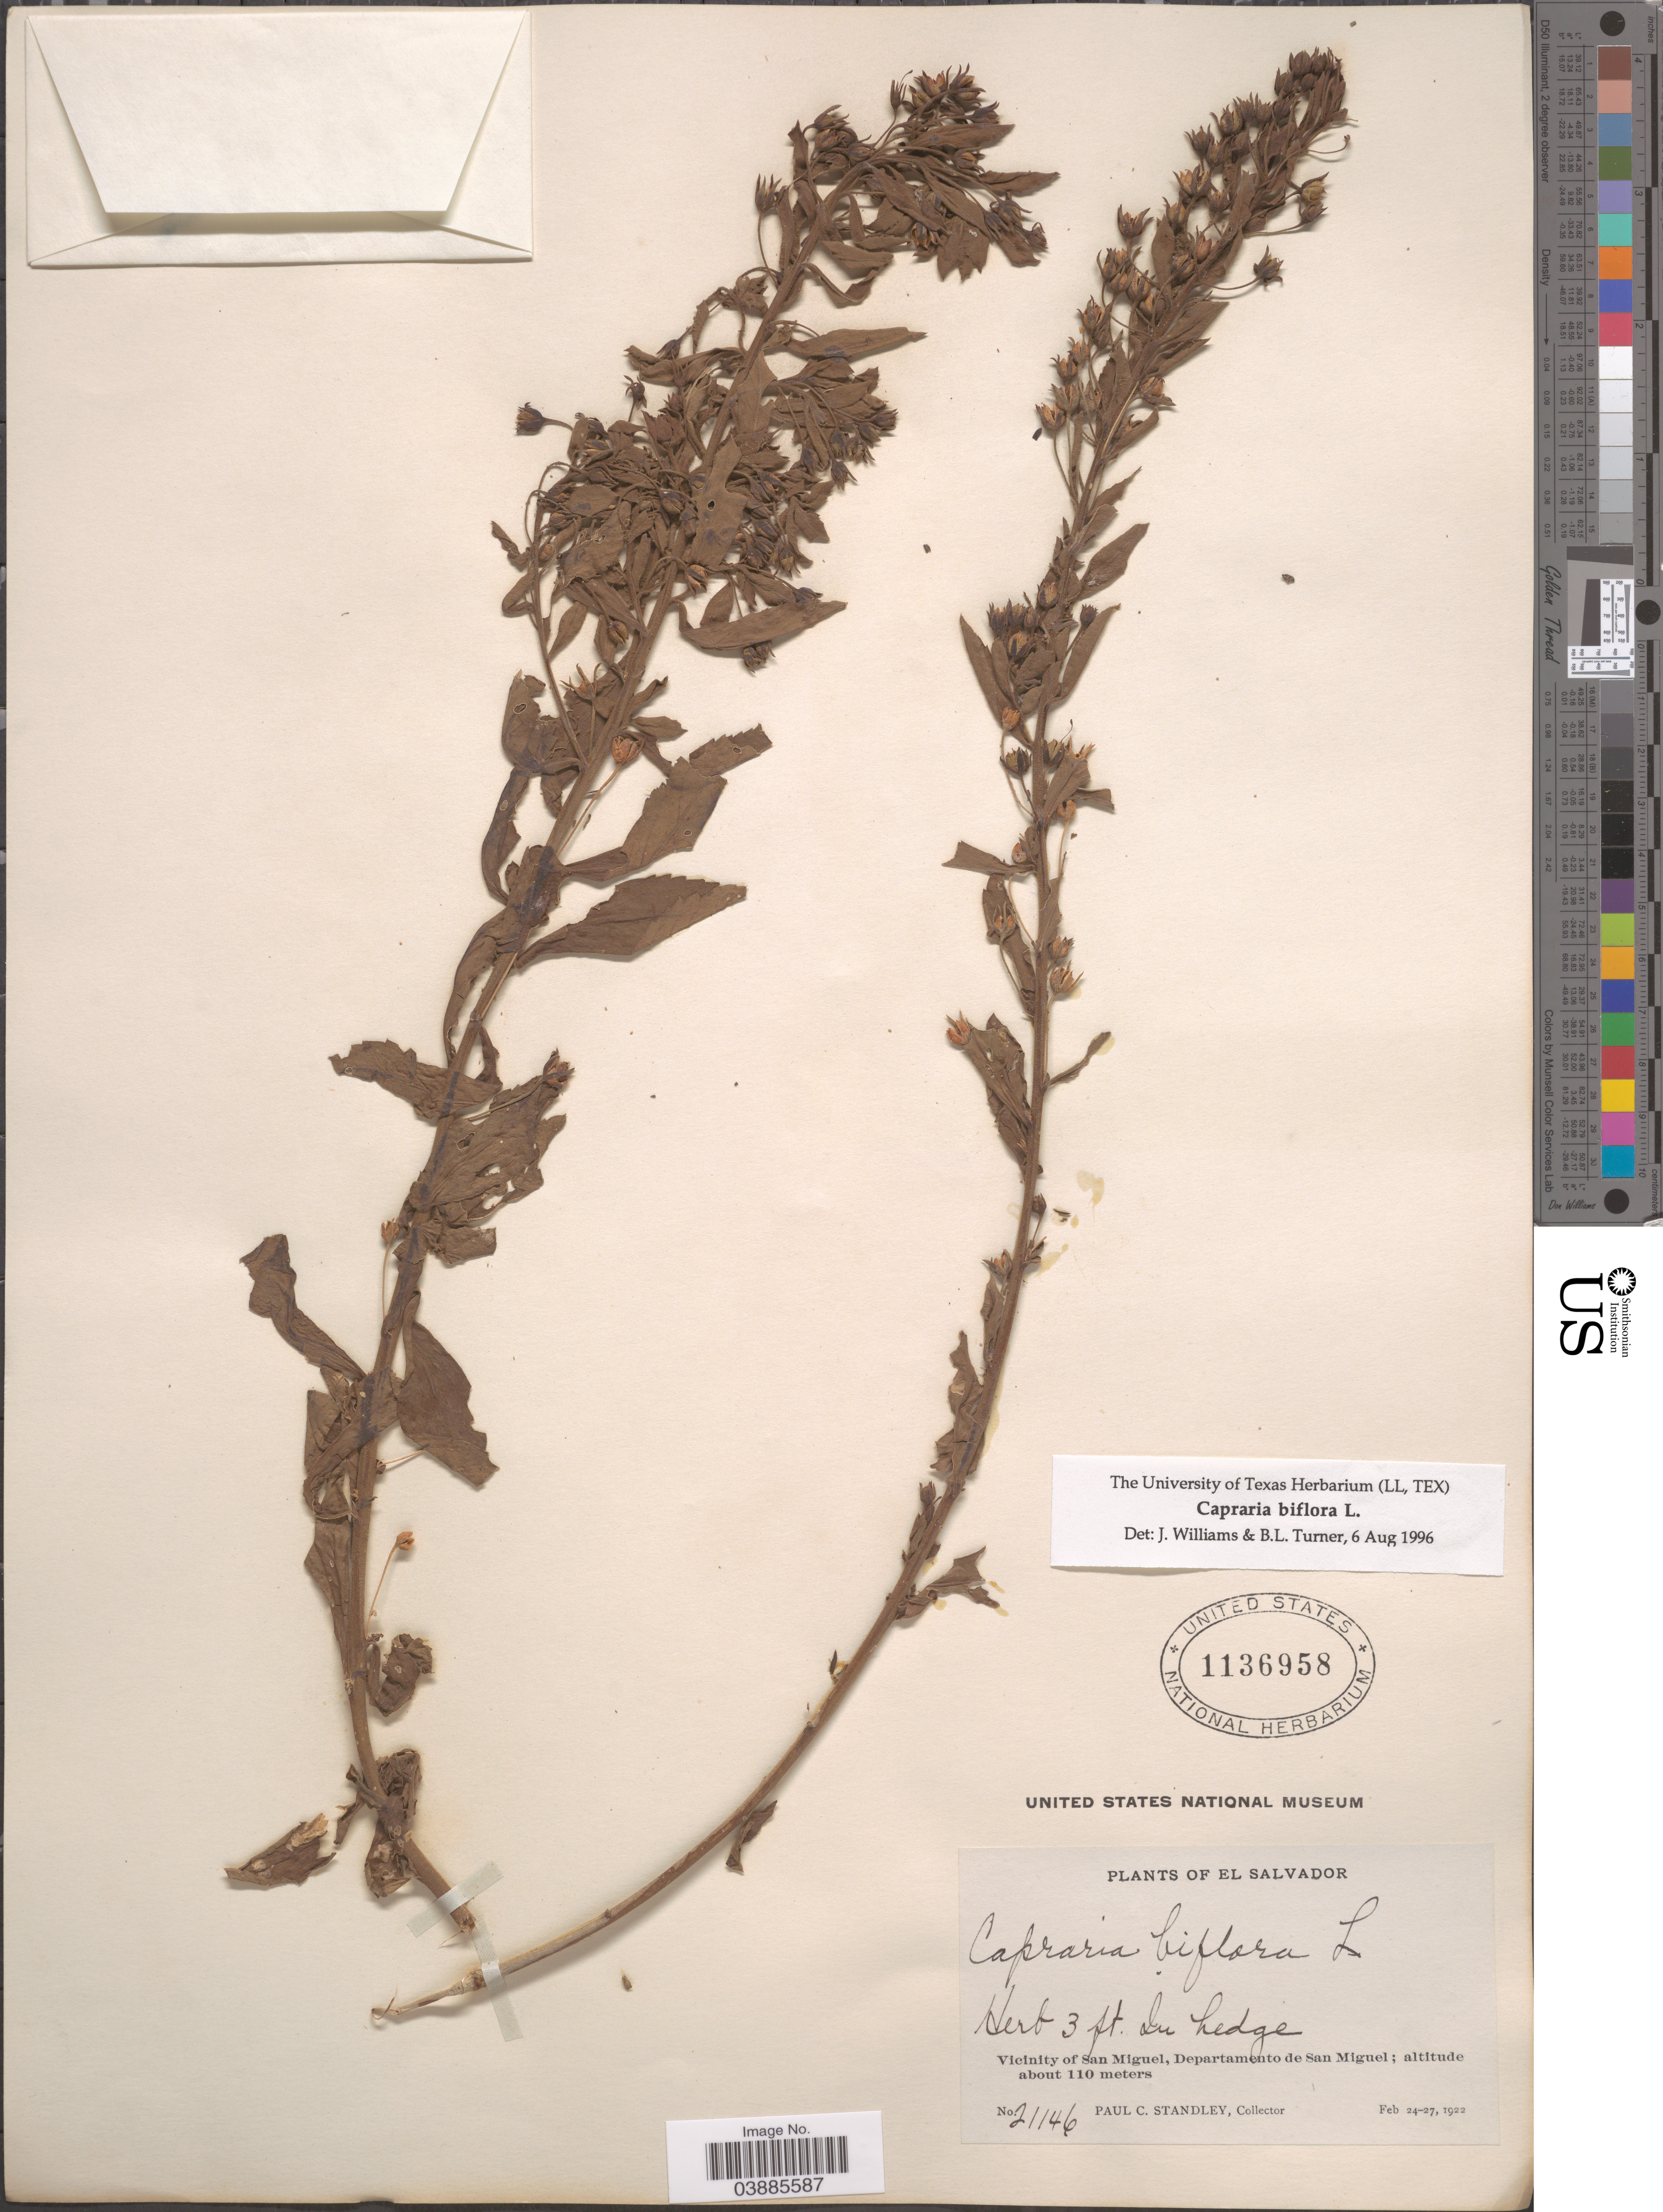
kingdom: Plantae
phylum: Tracheophyta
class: Magnoliopsida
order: Lamiales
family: Scrophulariaceae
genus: Capraria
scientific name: Capraria biflora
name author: L.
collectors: P. C. Standley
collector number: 21146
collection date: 1922-02-24/1922-02-27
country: El Salvador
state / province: San Miguel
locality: Vicinity of San Miguel, Departamento de San Miguel.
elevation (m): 110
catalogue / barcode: US 1136958